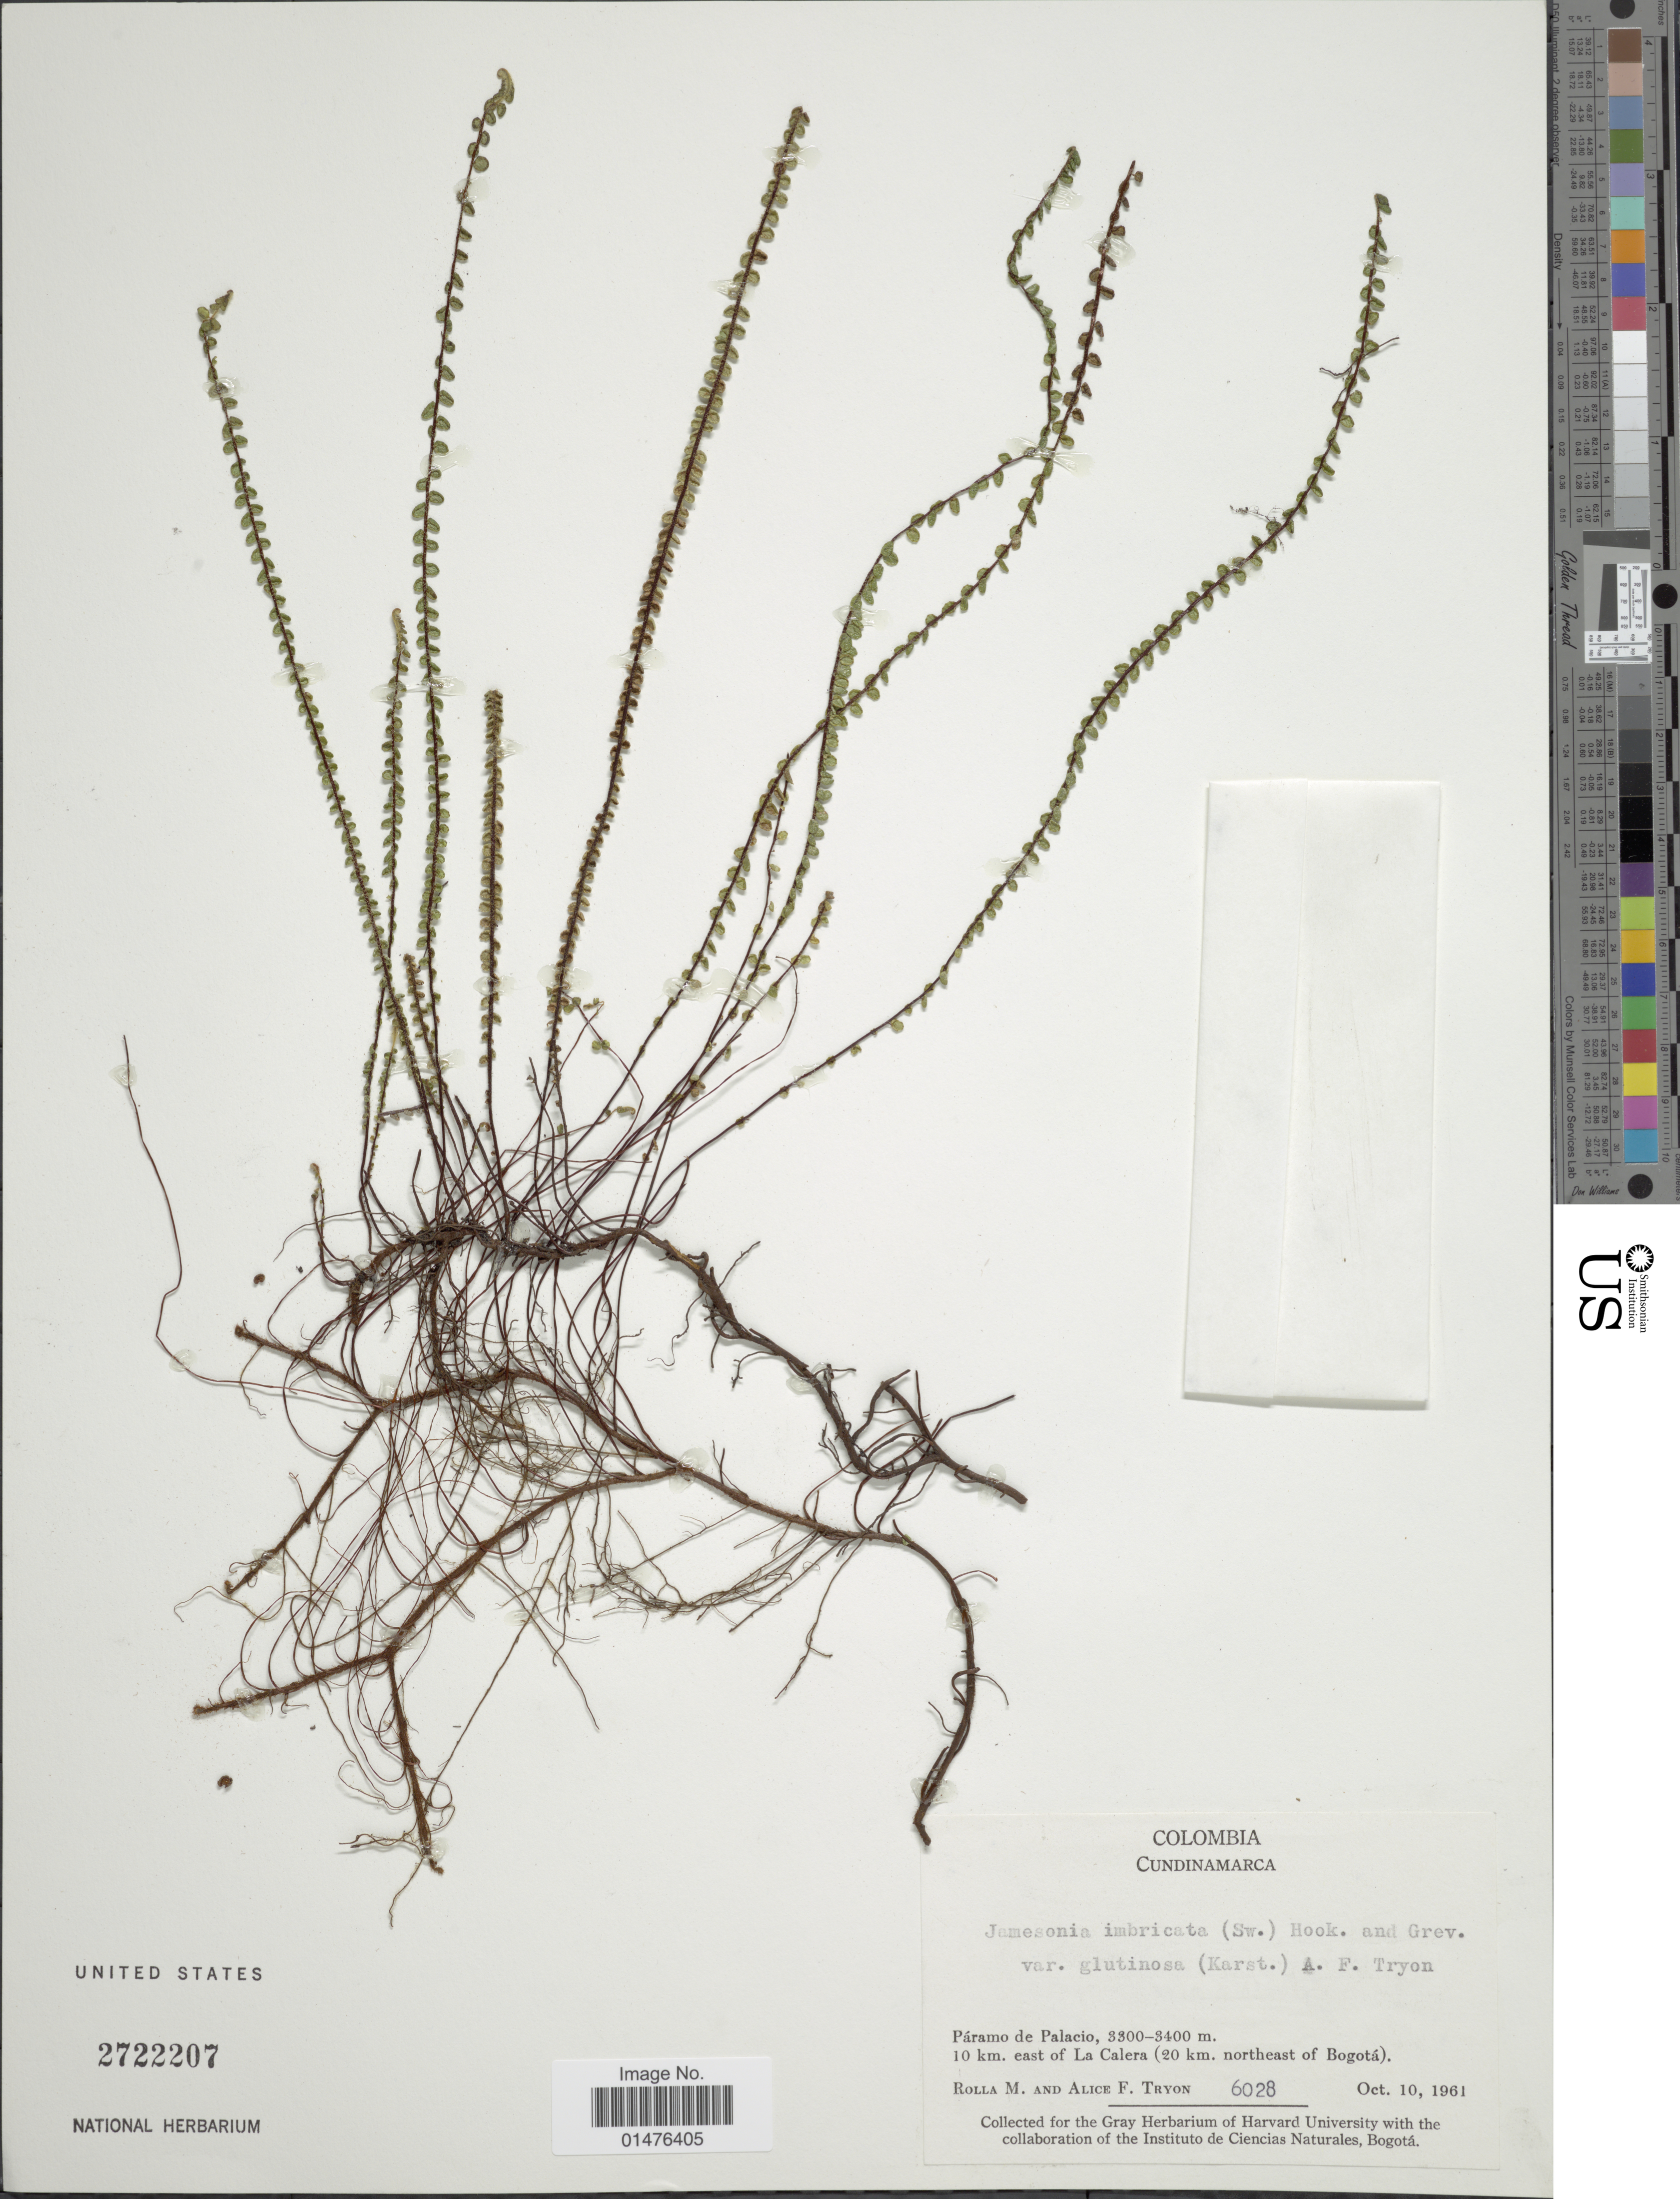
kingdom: Plantae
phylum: Tracheophyta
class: Polypodiopsida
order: Polypodiales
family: Pteridaceae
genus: Jamesonia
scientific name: Jamesonia imbricata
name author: (Sw.) Hook. & Grev.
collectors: R. M. Tryon & A. F. Tryon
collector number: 6028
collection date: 1961-10-10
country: Colombia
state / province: Cundinamarca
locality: Páramo de Palacio, 10 km east of La Calera (20 km. northeast of Bogotá)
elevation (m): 3300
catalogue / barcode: US 2722207